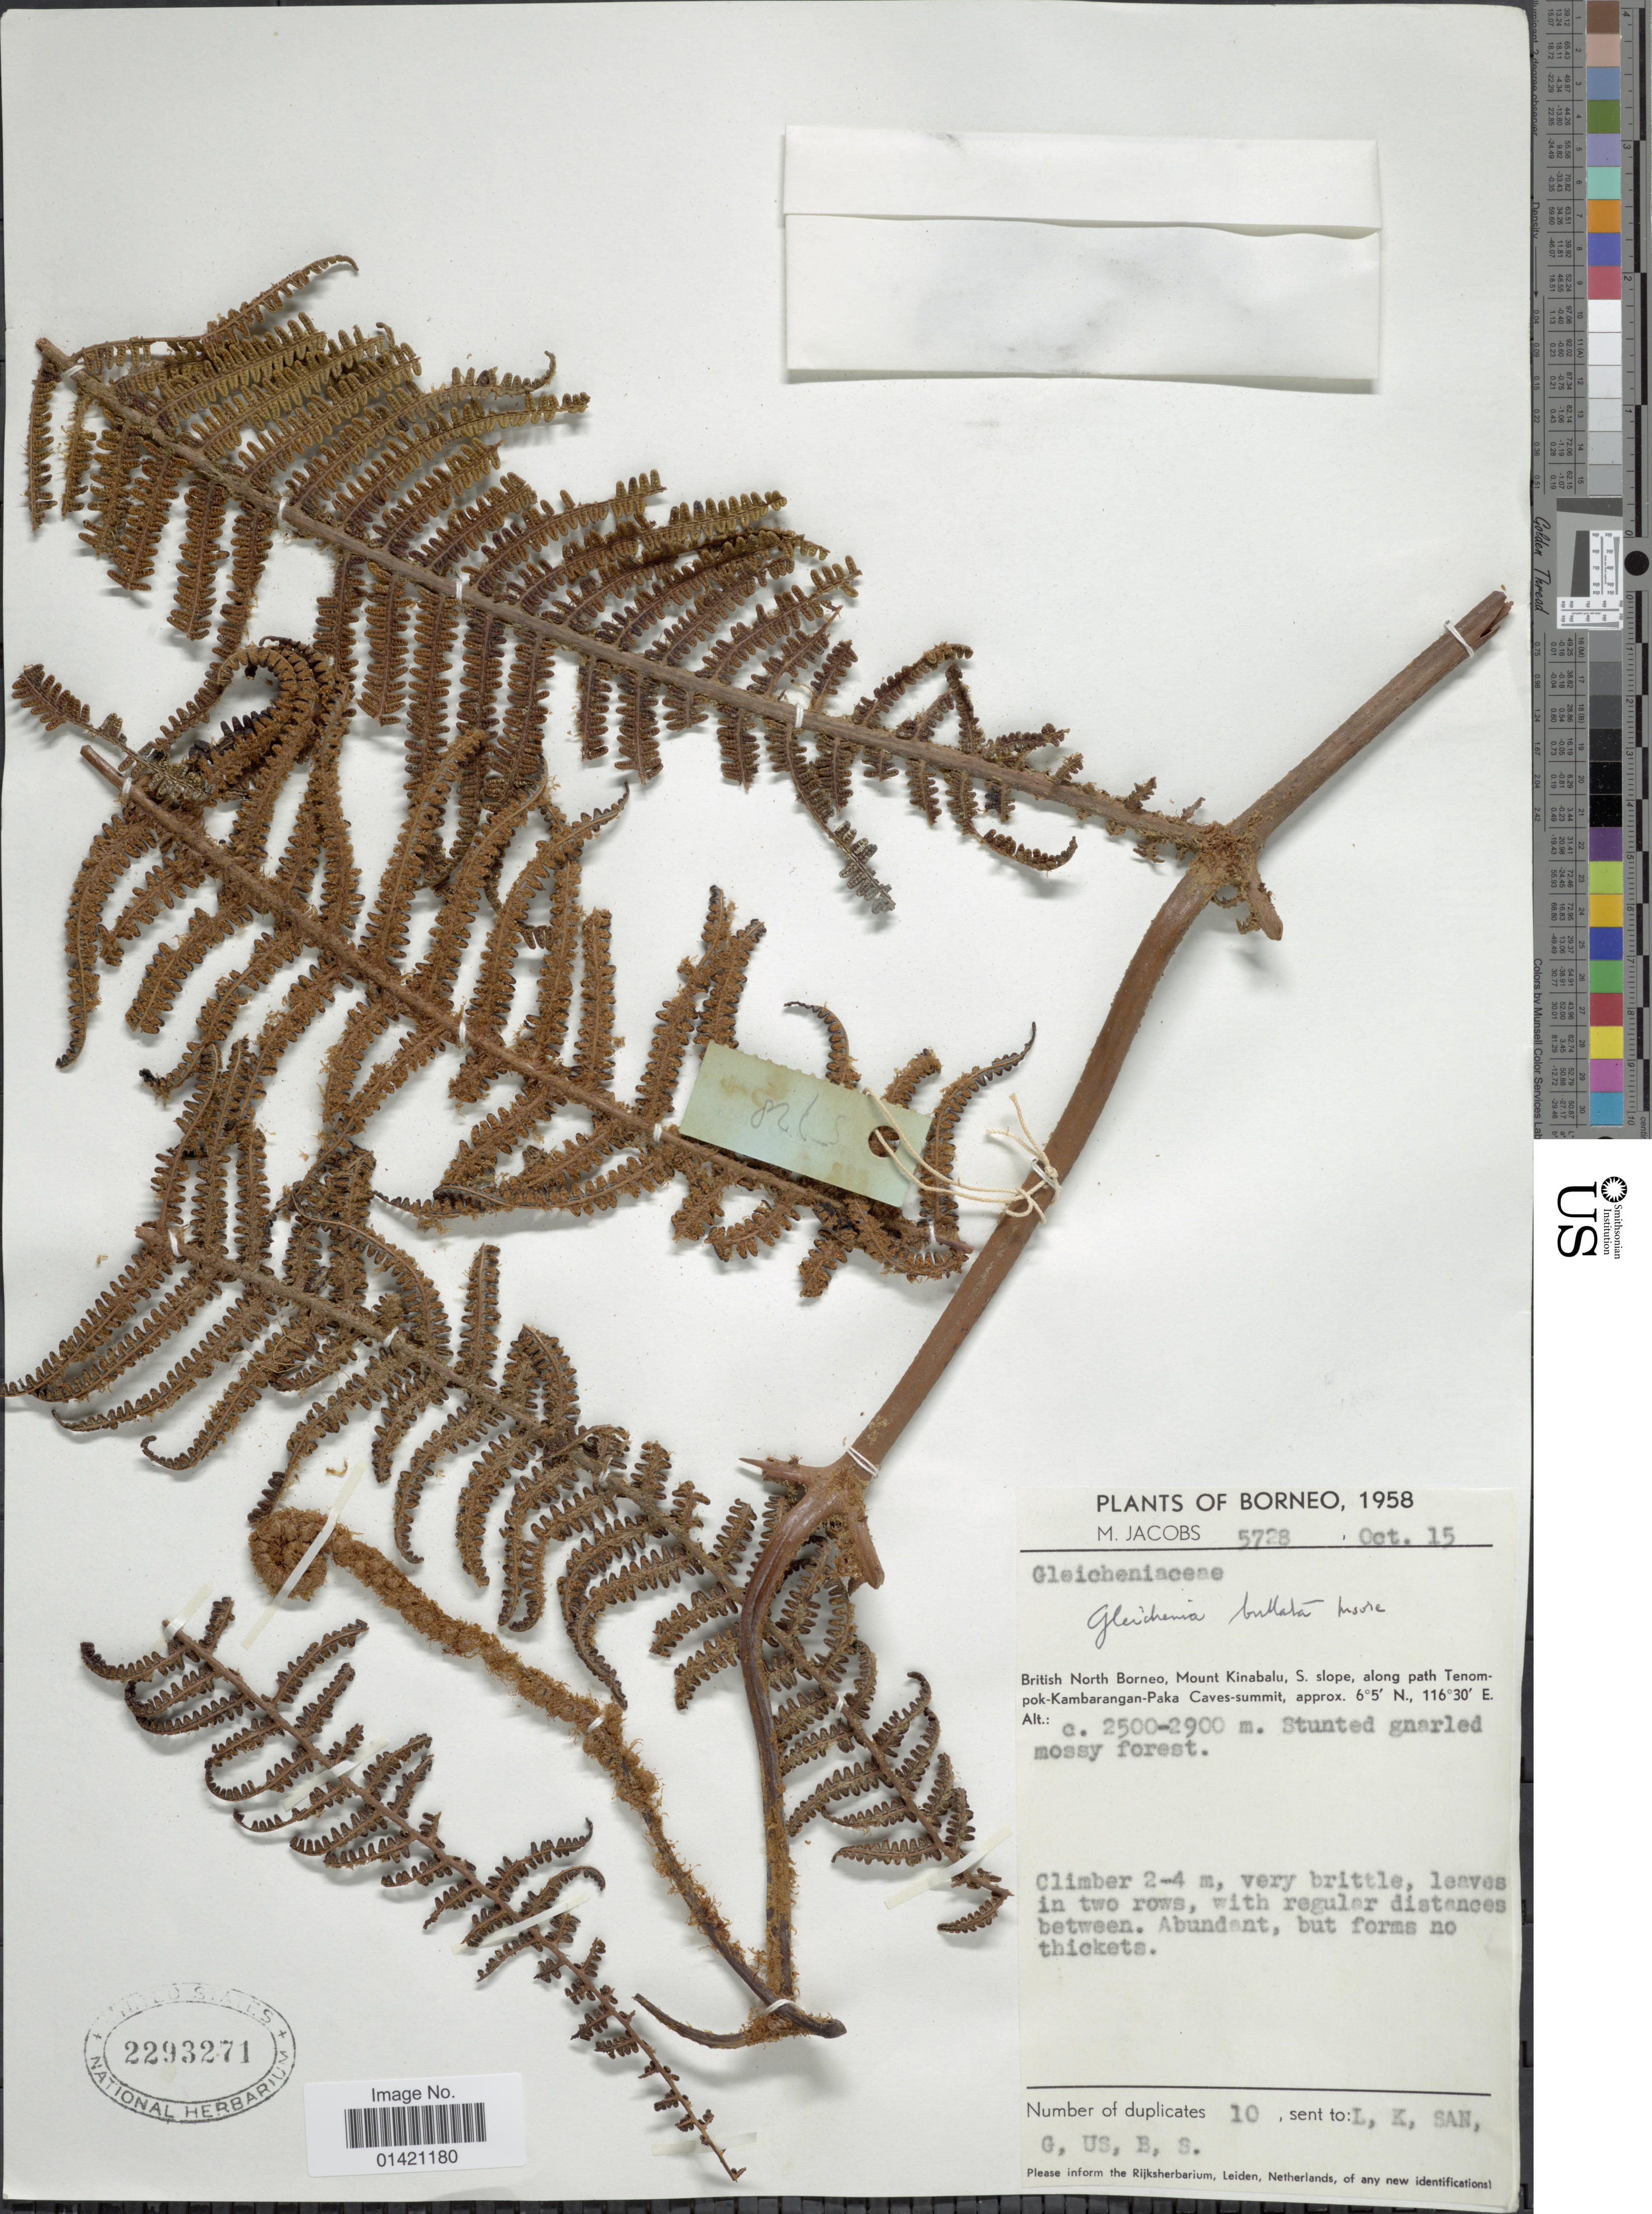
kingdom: Plantae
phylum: Tracheophyta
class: Polypodiopsida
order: Gleicheniales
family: Gleicheniaceae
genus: Diplopterygium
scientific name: Diplopterygium bullatum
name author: (T. Moore) Parris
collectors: M. Jacobs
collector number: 5728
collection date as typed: Transcribed d/m/y: /10/15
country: Malaysia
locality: British North Borneo, Mount Kinabalu, S. slope, along path Tenompok-Kambarangan-Paka Caves-summit.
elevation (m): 2500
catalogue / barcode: US 2293271